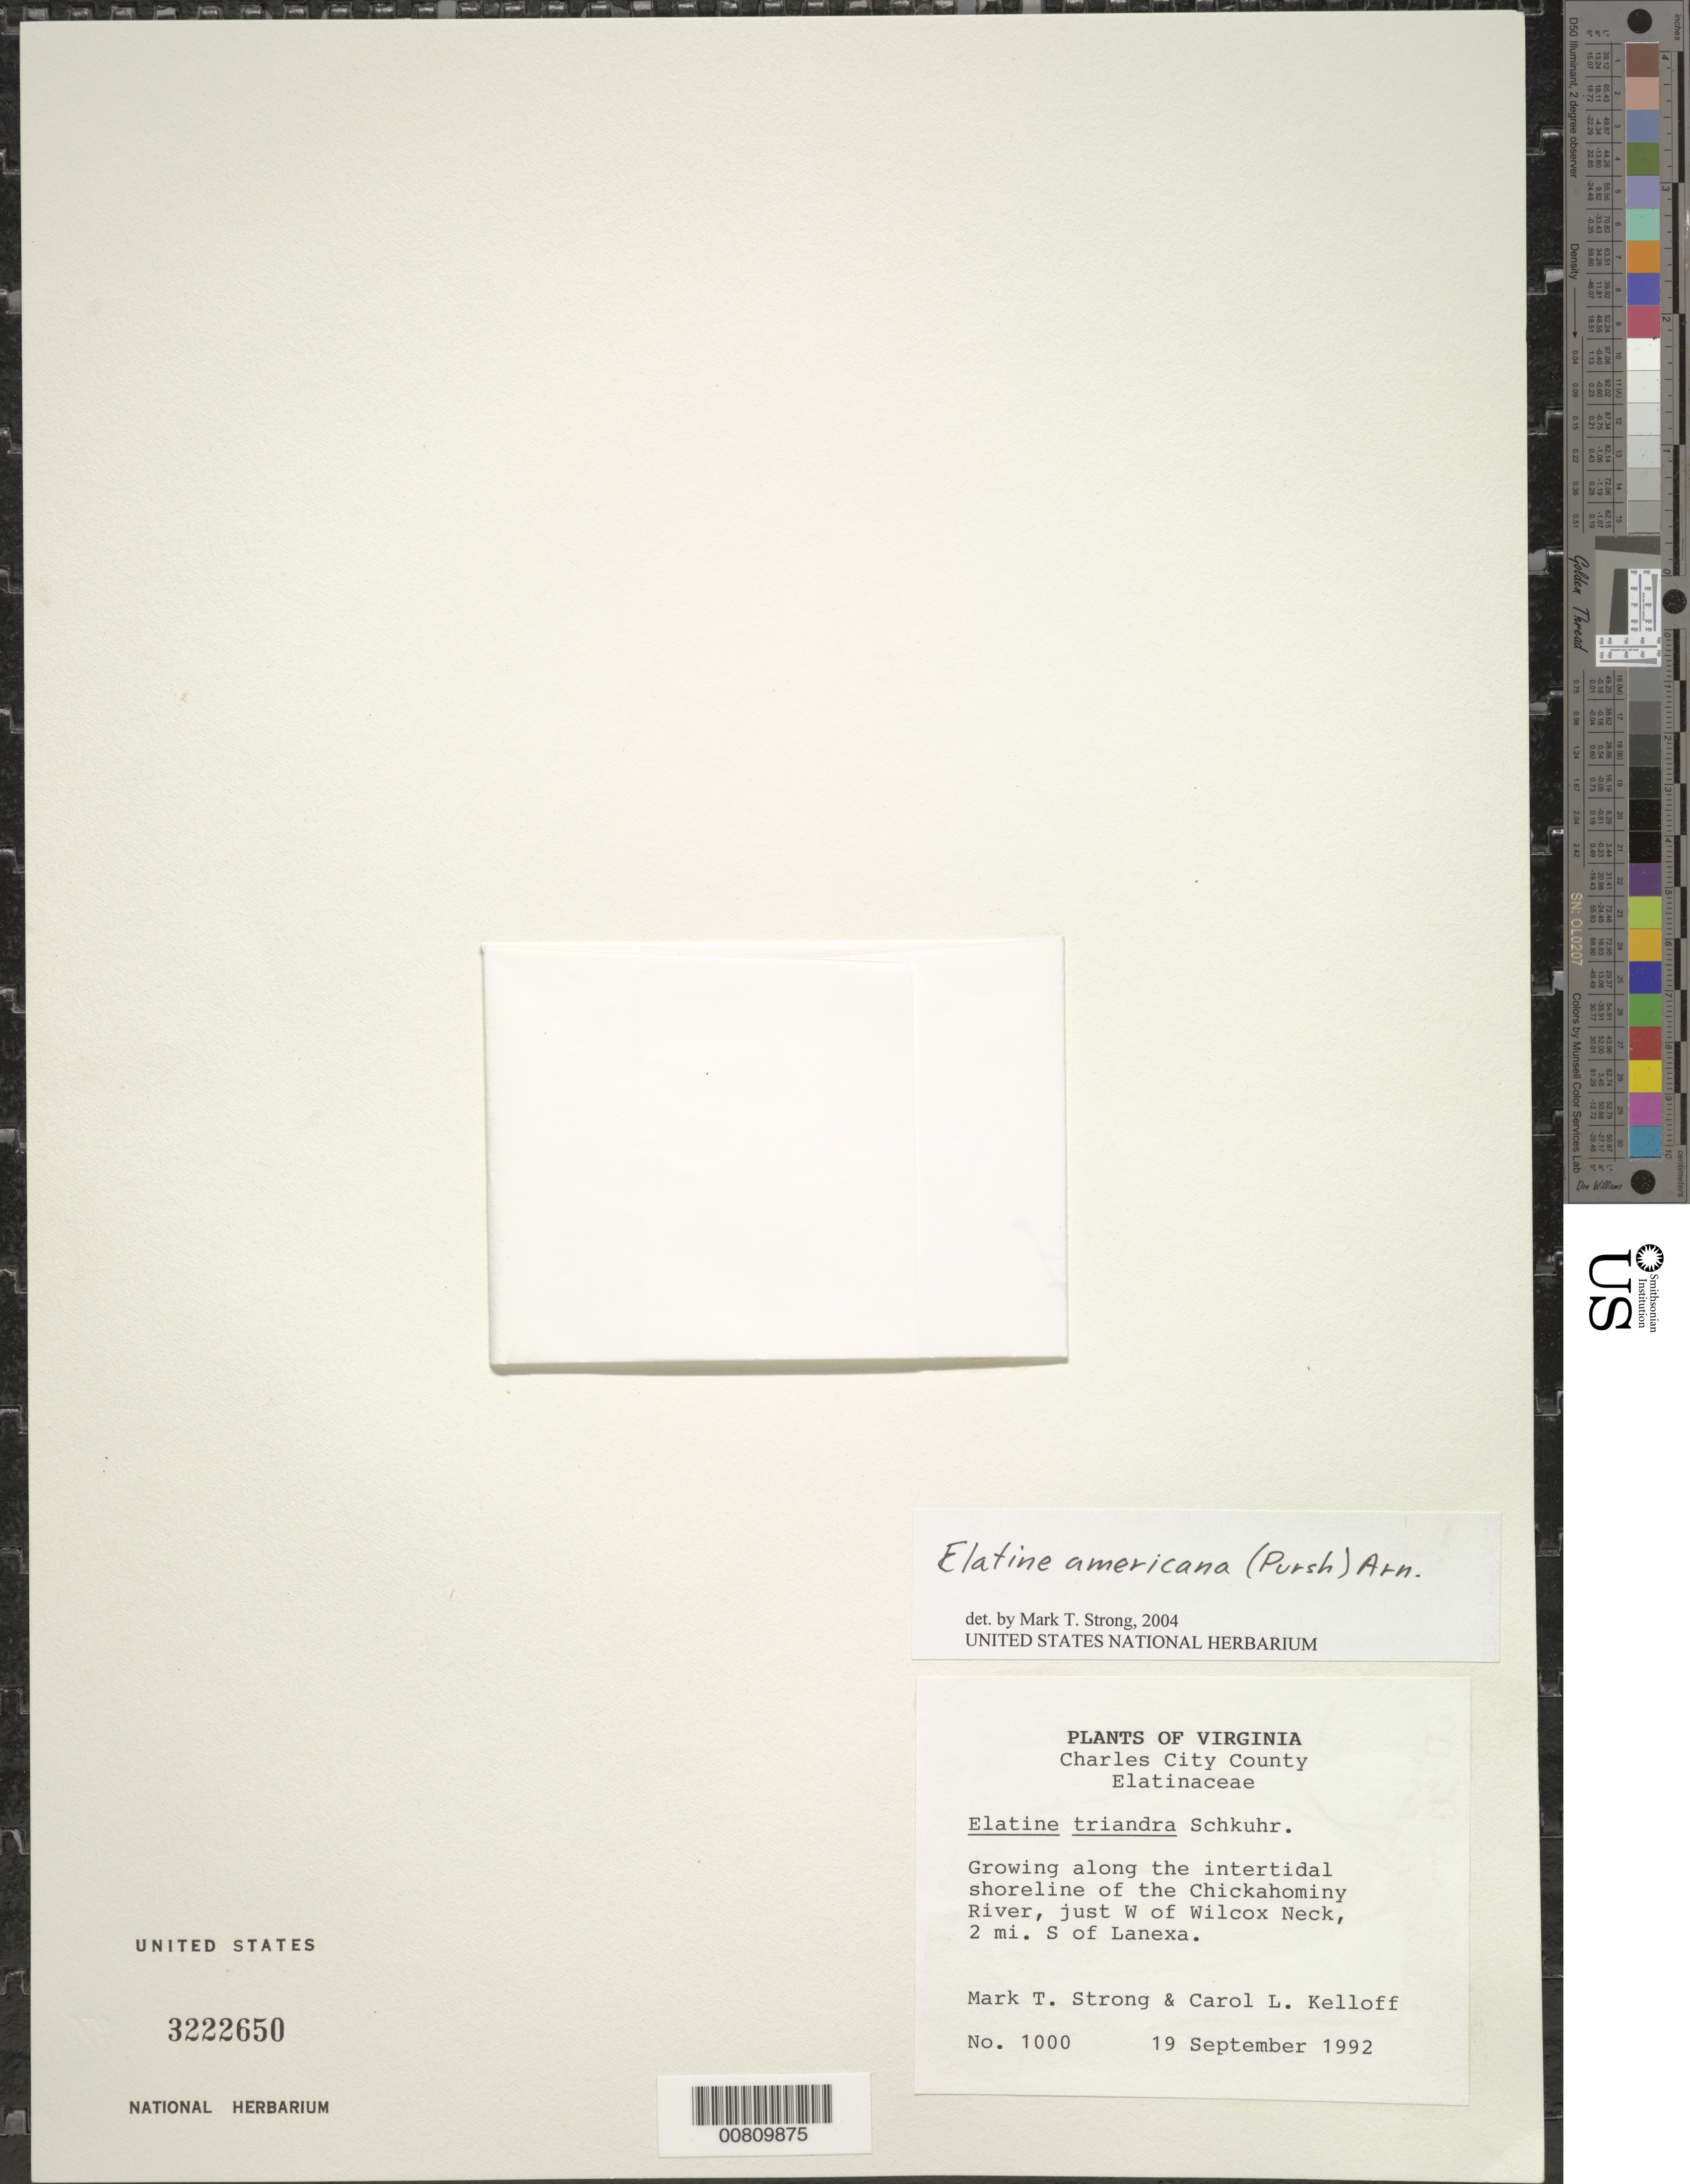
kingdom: Plantae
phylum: Tracheophyta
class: Magnoliopsida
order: Malpighiales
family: Elatinaceae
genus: Elatine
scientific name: Elatine americana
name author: (Pursh) Arn.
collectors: M. T. Strong & C. L. Kelloff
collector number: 1000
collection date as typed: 19 Sep 1992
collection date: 1992-09-19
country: United States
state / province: Virginia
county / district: Charles City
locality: Chickahominy River, W of Wilcox Neck, S of Lanexa.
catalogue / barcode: US 3222650